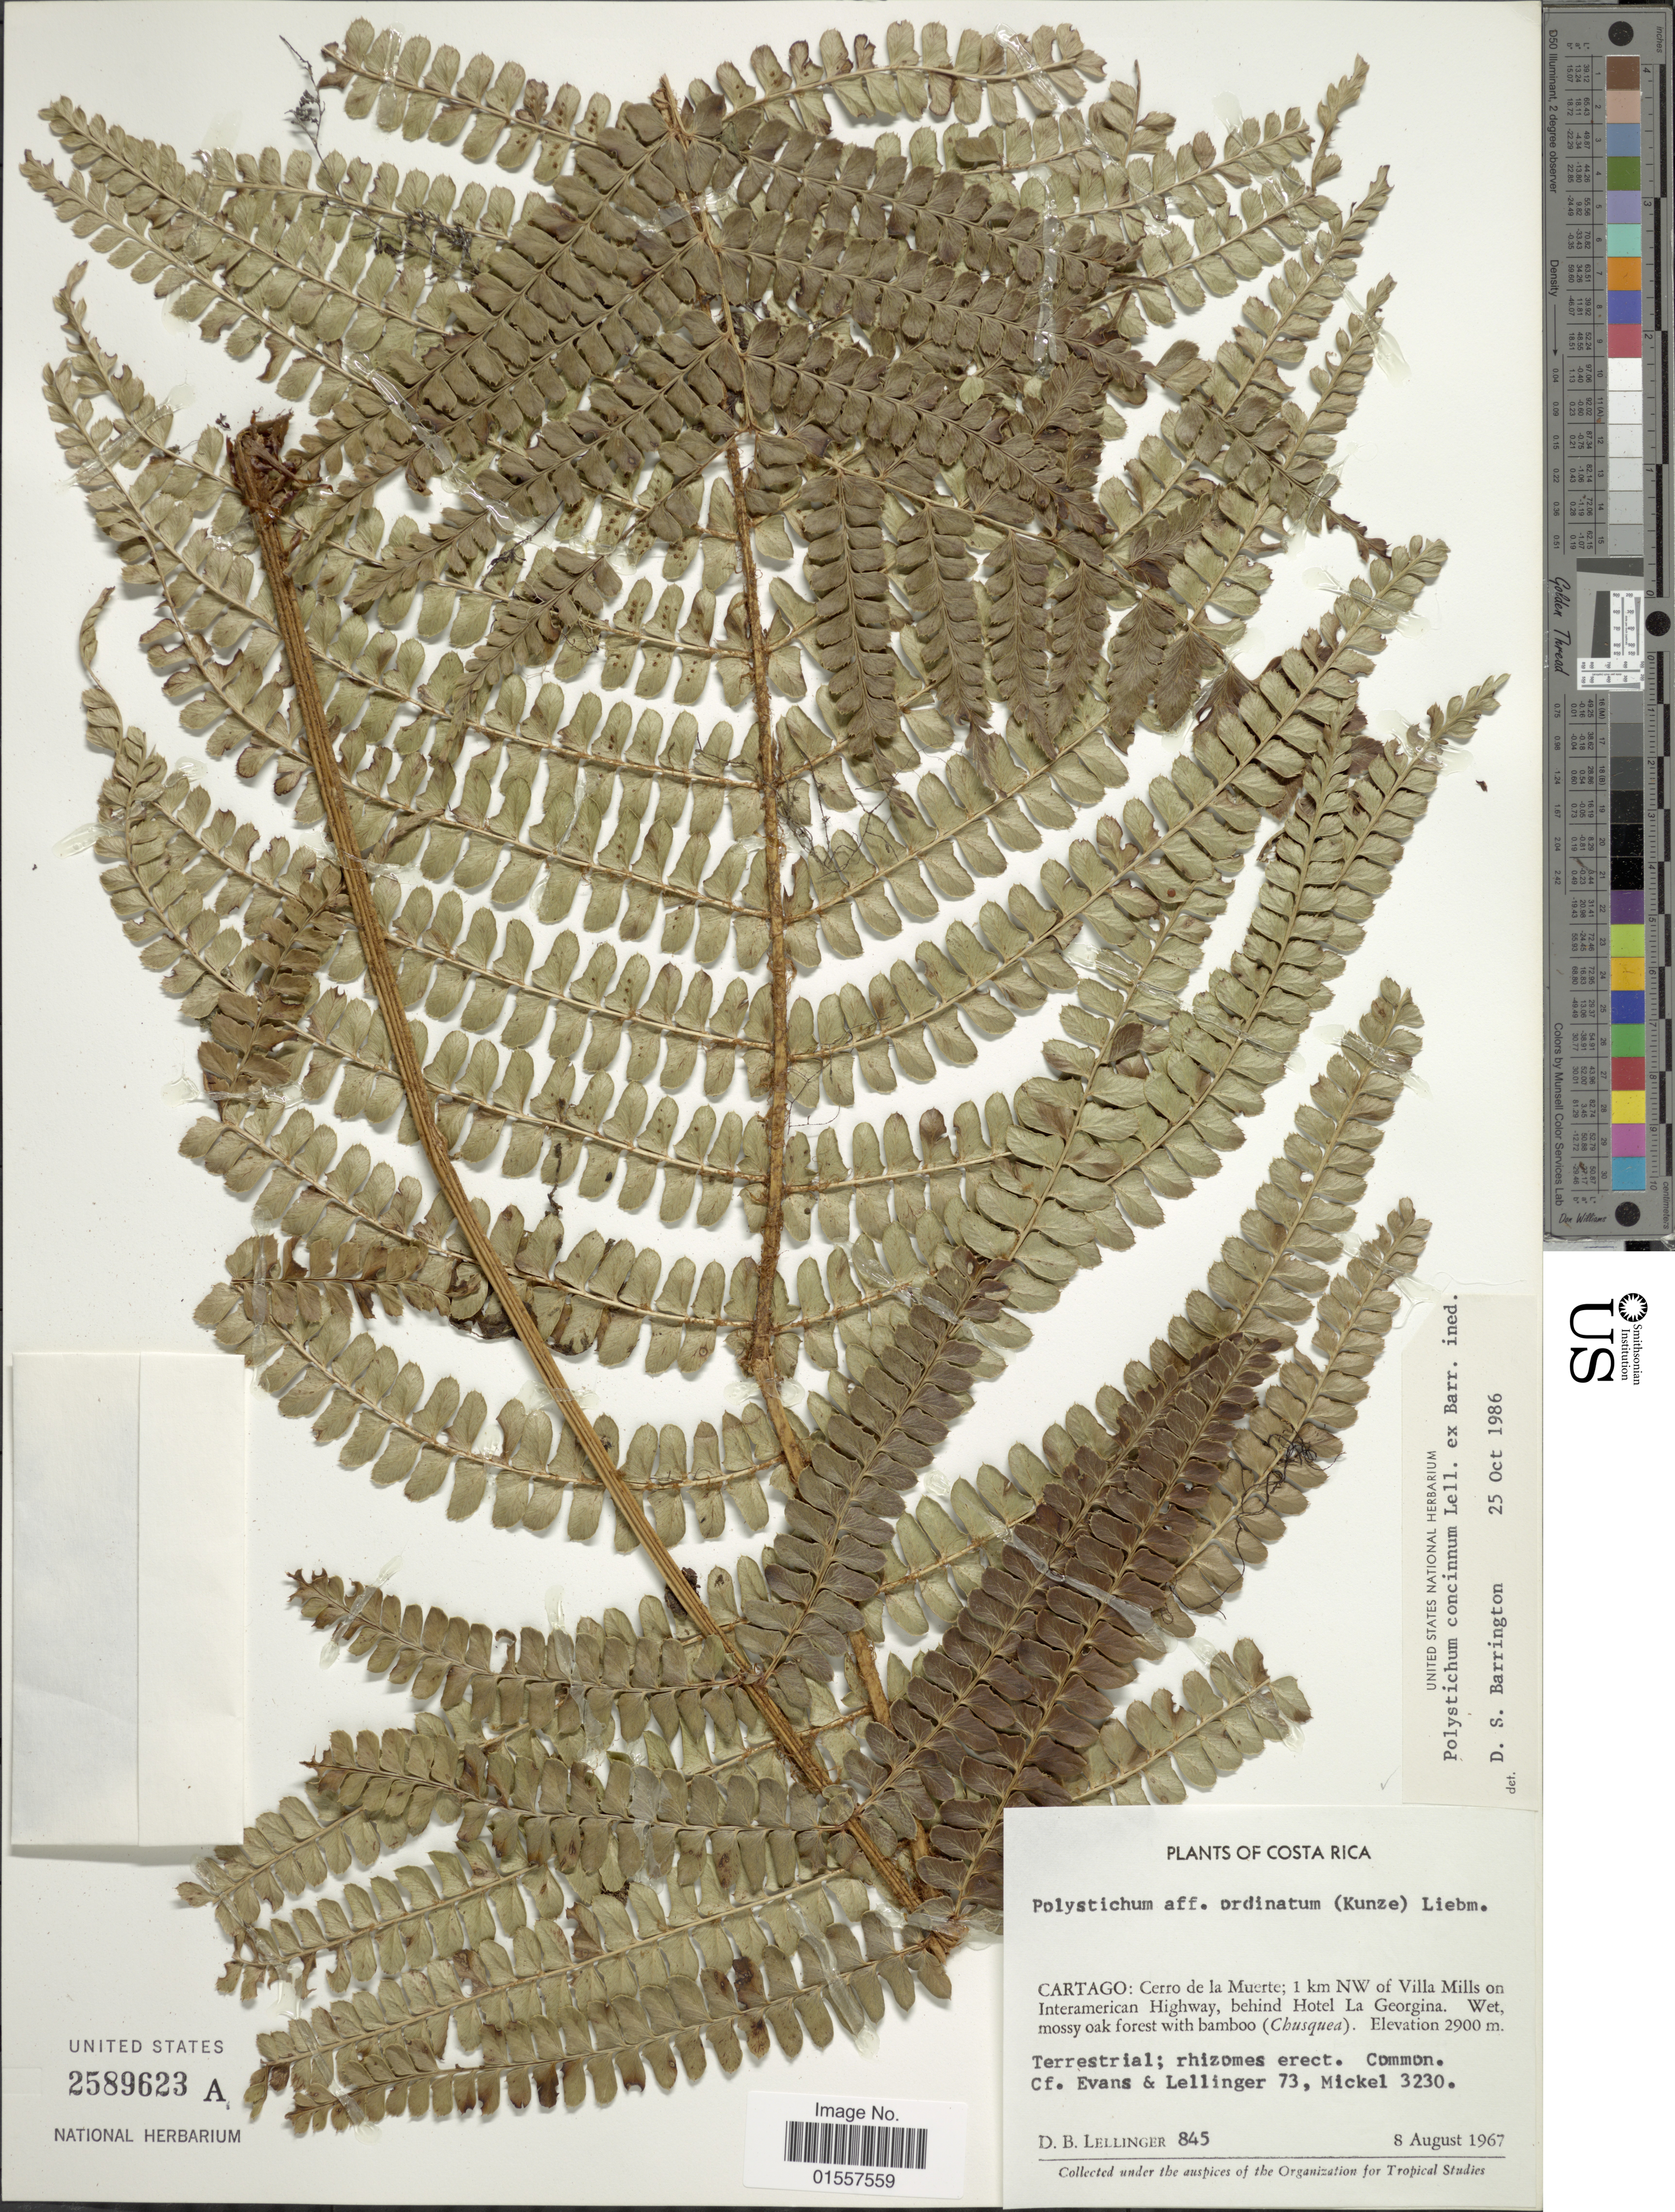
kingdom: Plantae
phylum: Tracheophyta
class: Polypodiopsida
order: Polypodiales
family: Dryopteridaceae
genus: Polystichum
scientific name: Polystichum concinnum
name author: Lellinger ex Barrington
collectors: D. B. Lellinger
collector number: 845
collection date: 1967-08-08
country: Costa Rica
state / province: Cartago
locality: Cartago; Cerro de la Muerte; 1 km NW of Villa Mills on Interamerican Highway, behind Hotel La Georgina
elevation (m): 2900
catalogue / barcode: US 2589623A